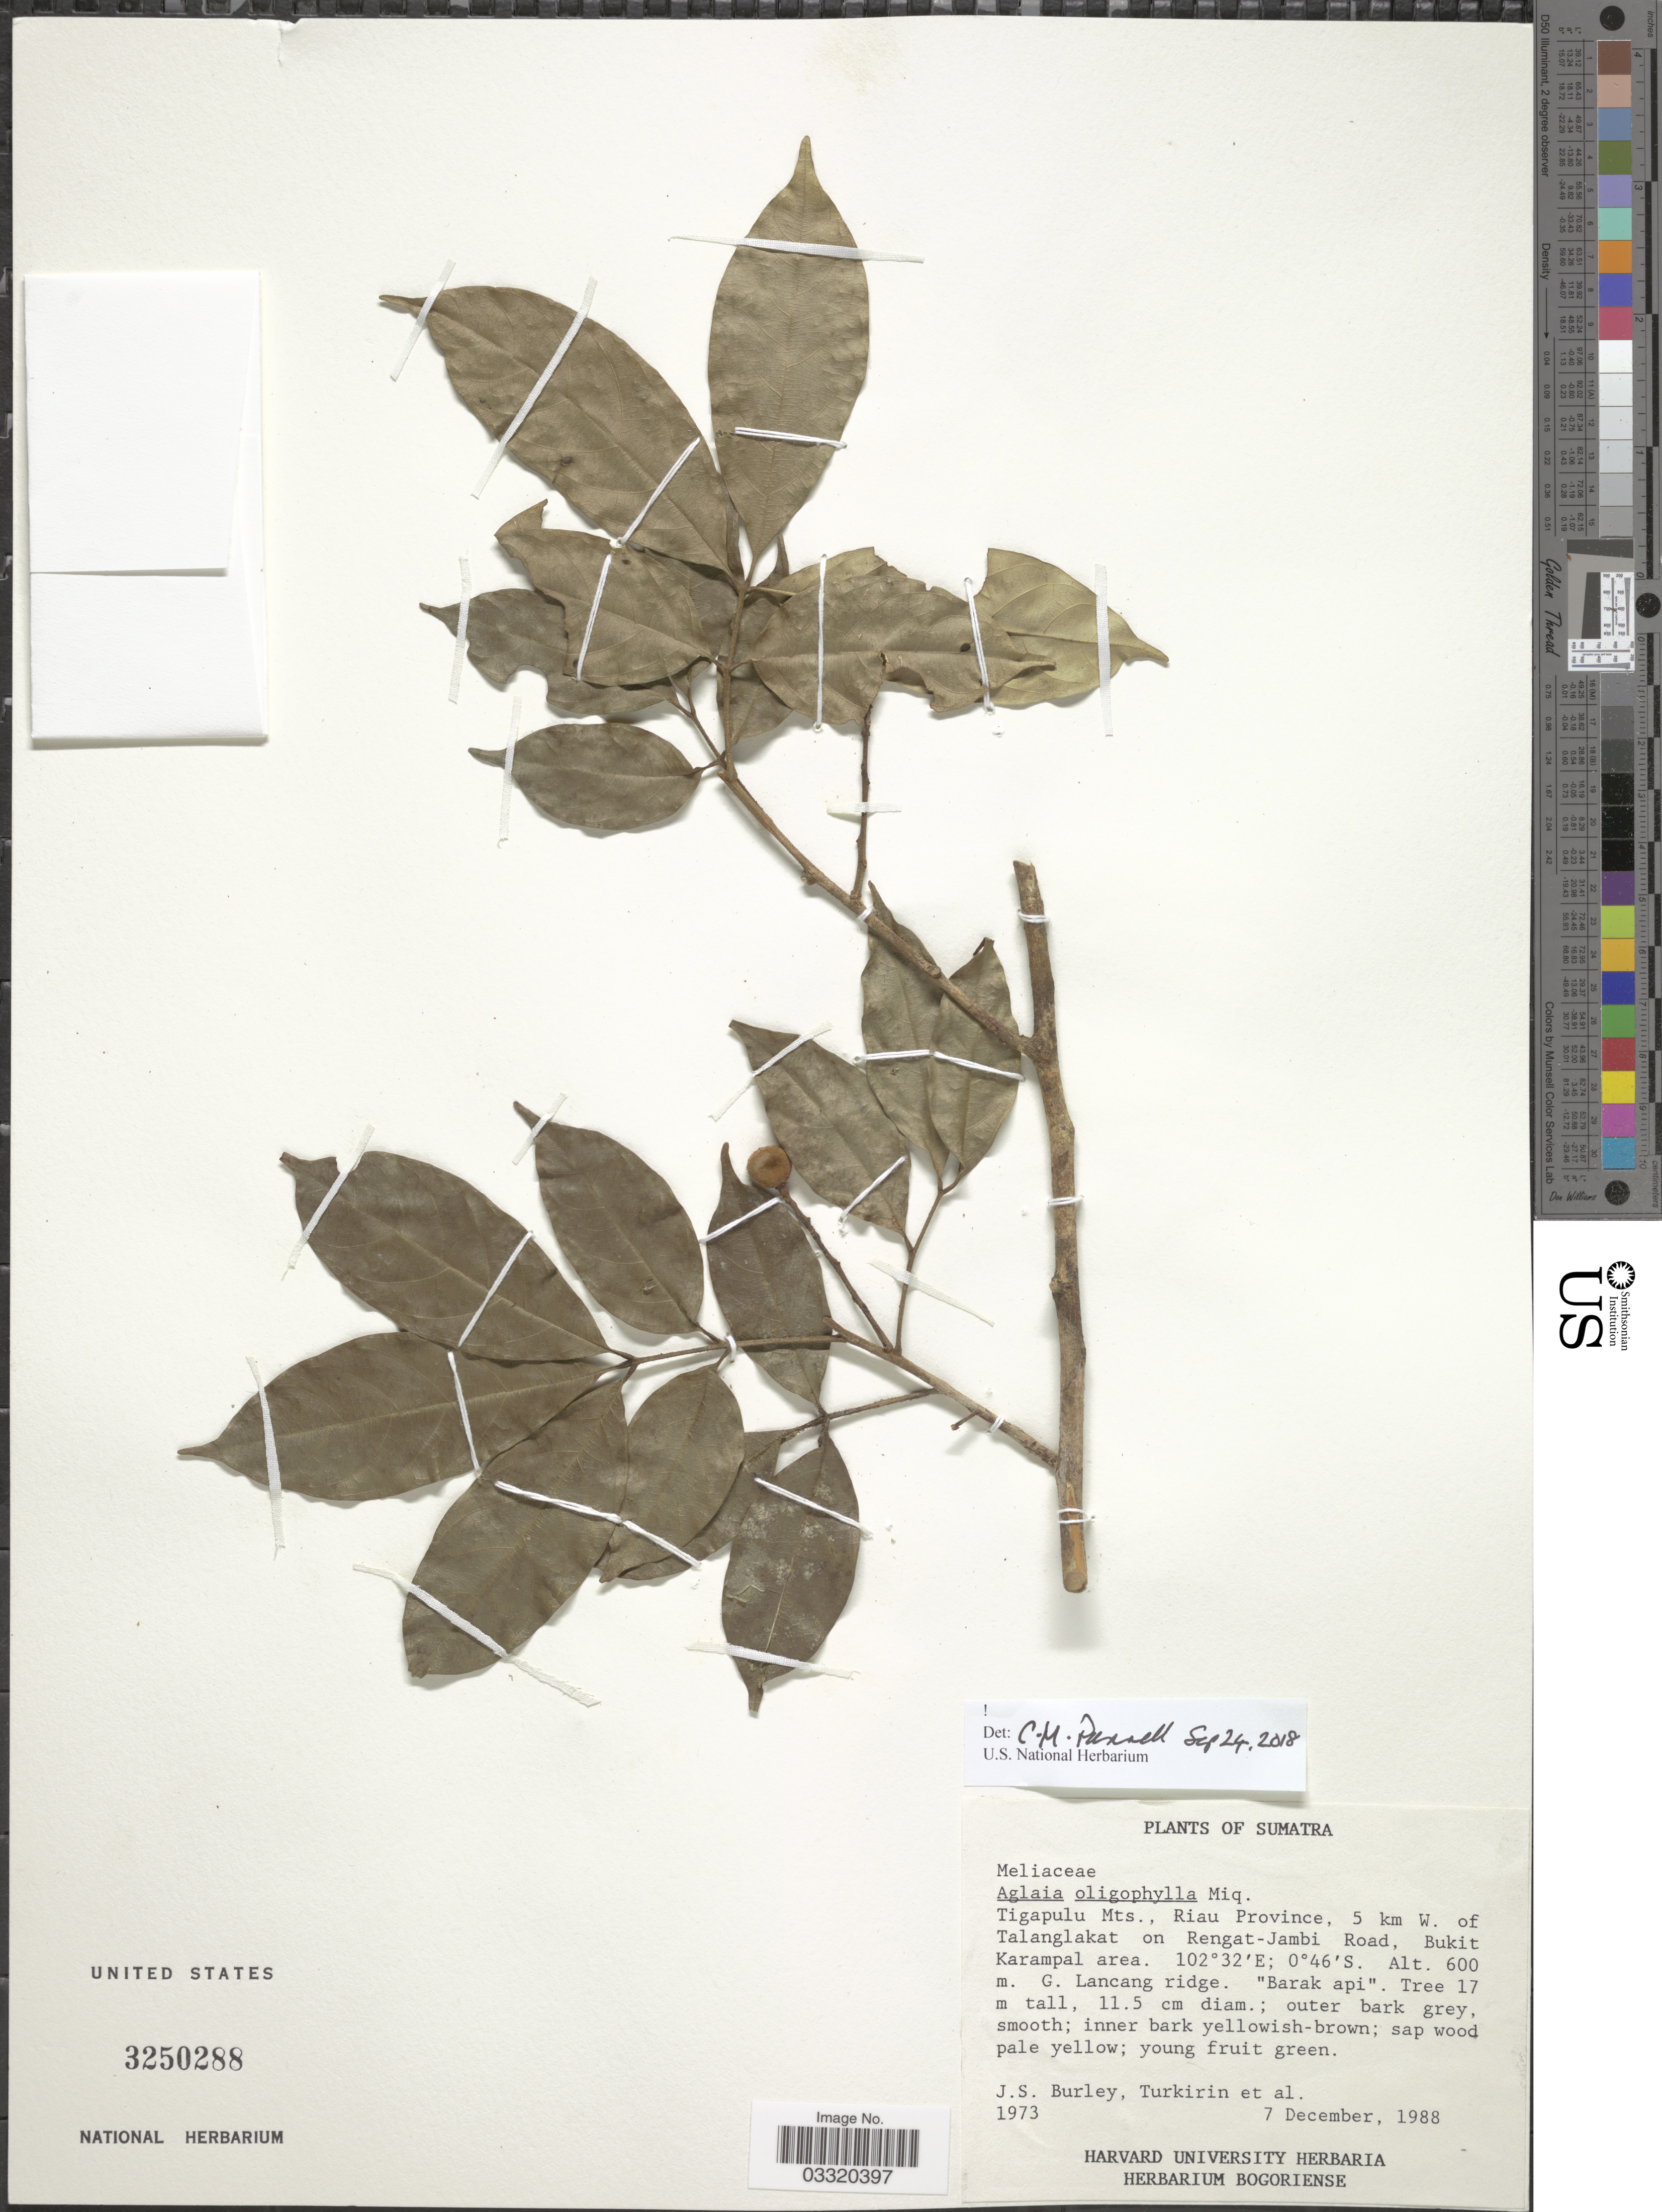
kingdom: Plantae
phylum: Tracheophyta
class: Magnoliopsida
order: Sapindales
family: Meliaceae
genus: Aglaia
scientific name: Aglaia oligophylla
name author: Miq.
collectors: J. S. Burley, -. Turkirin & et al.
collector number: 1973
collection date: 1988-12-07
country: Indonesia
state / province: Sumatra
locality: Tigapulu Mts., Riau Province, 5 km W. of Talanglakat on Rengat-Jambi Road, Bukit Karampal area. G. Lancang ridge. "Barak api". [unsure placement]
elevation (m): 600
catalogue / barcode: US 3250288